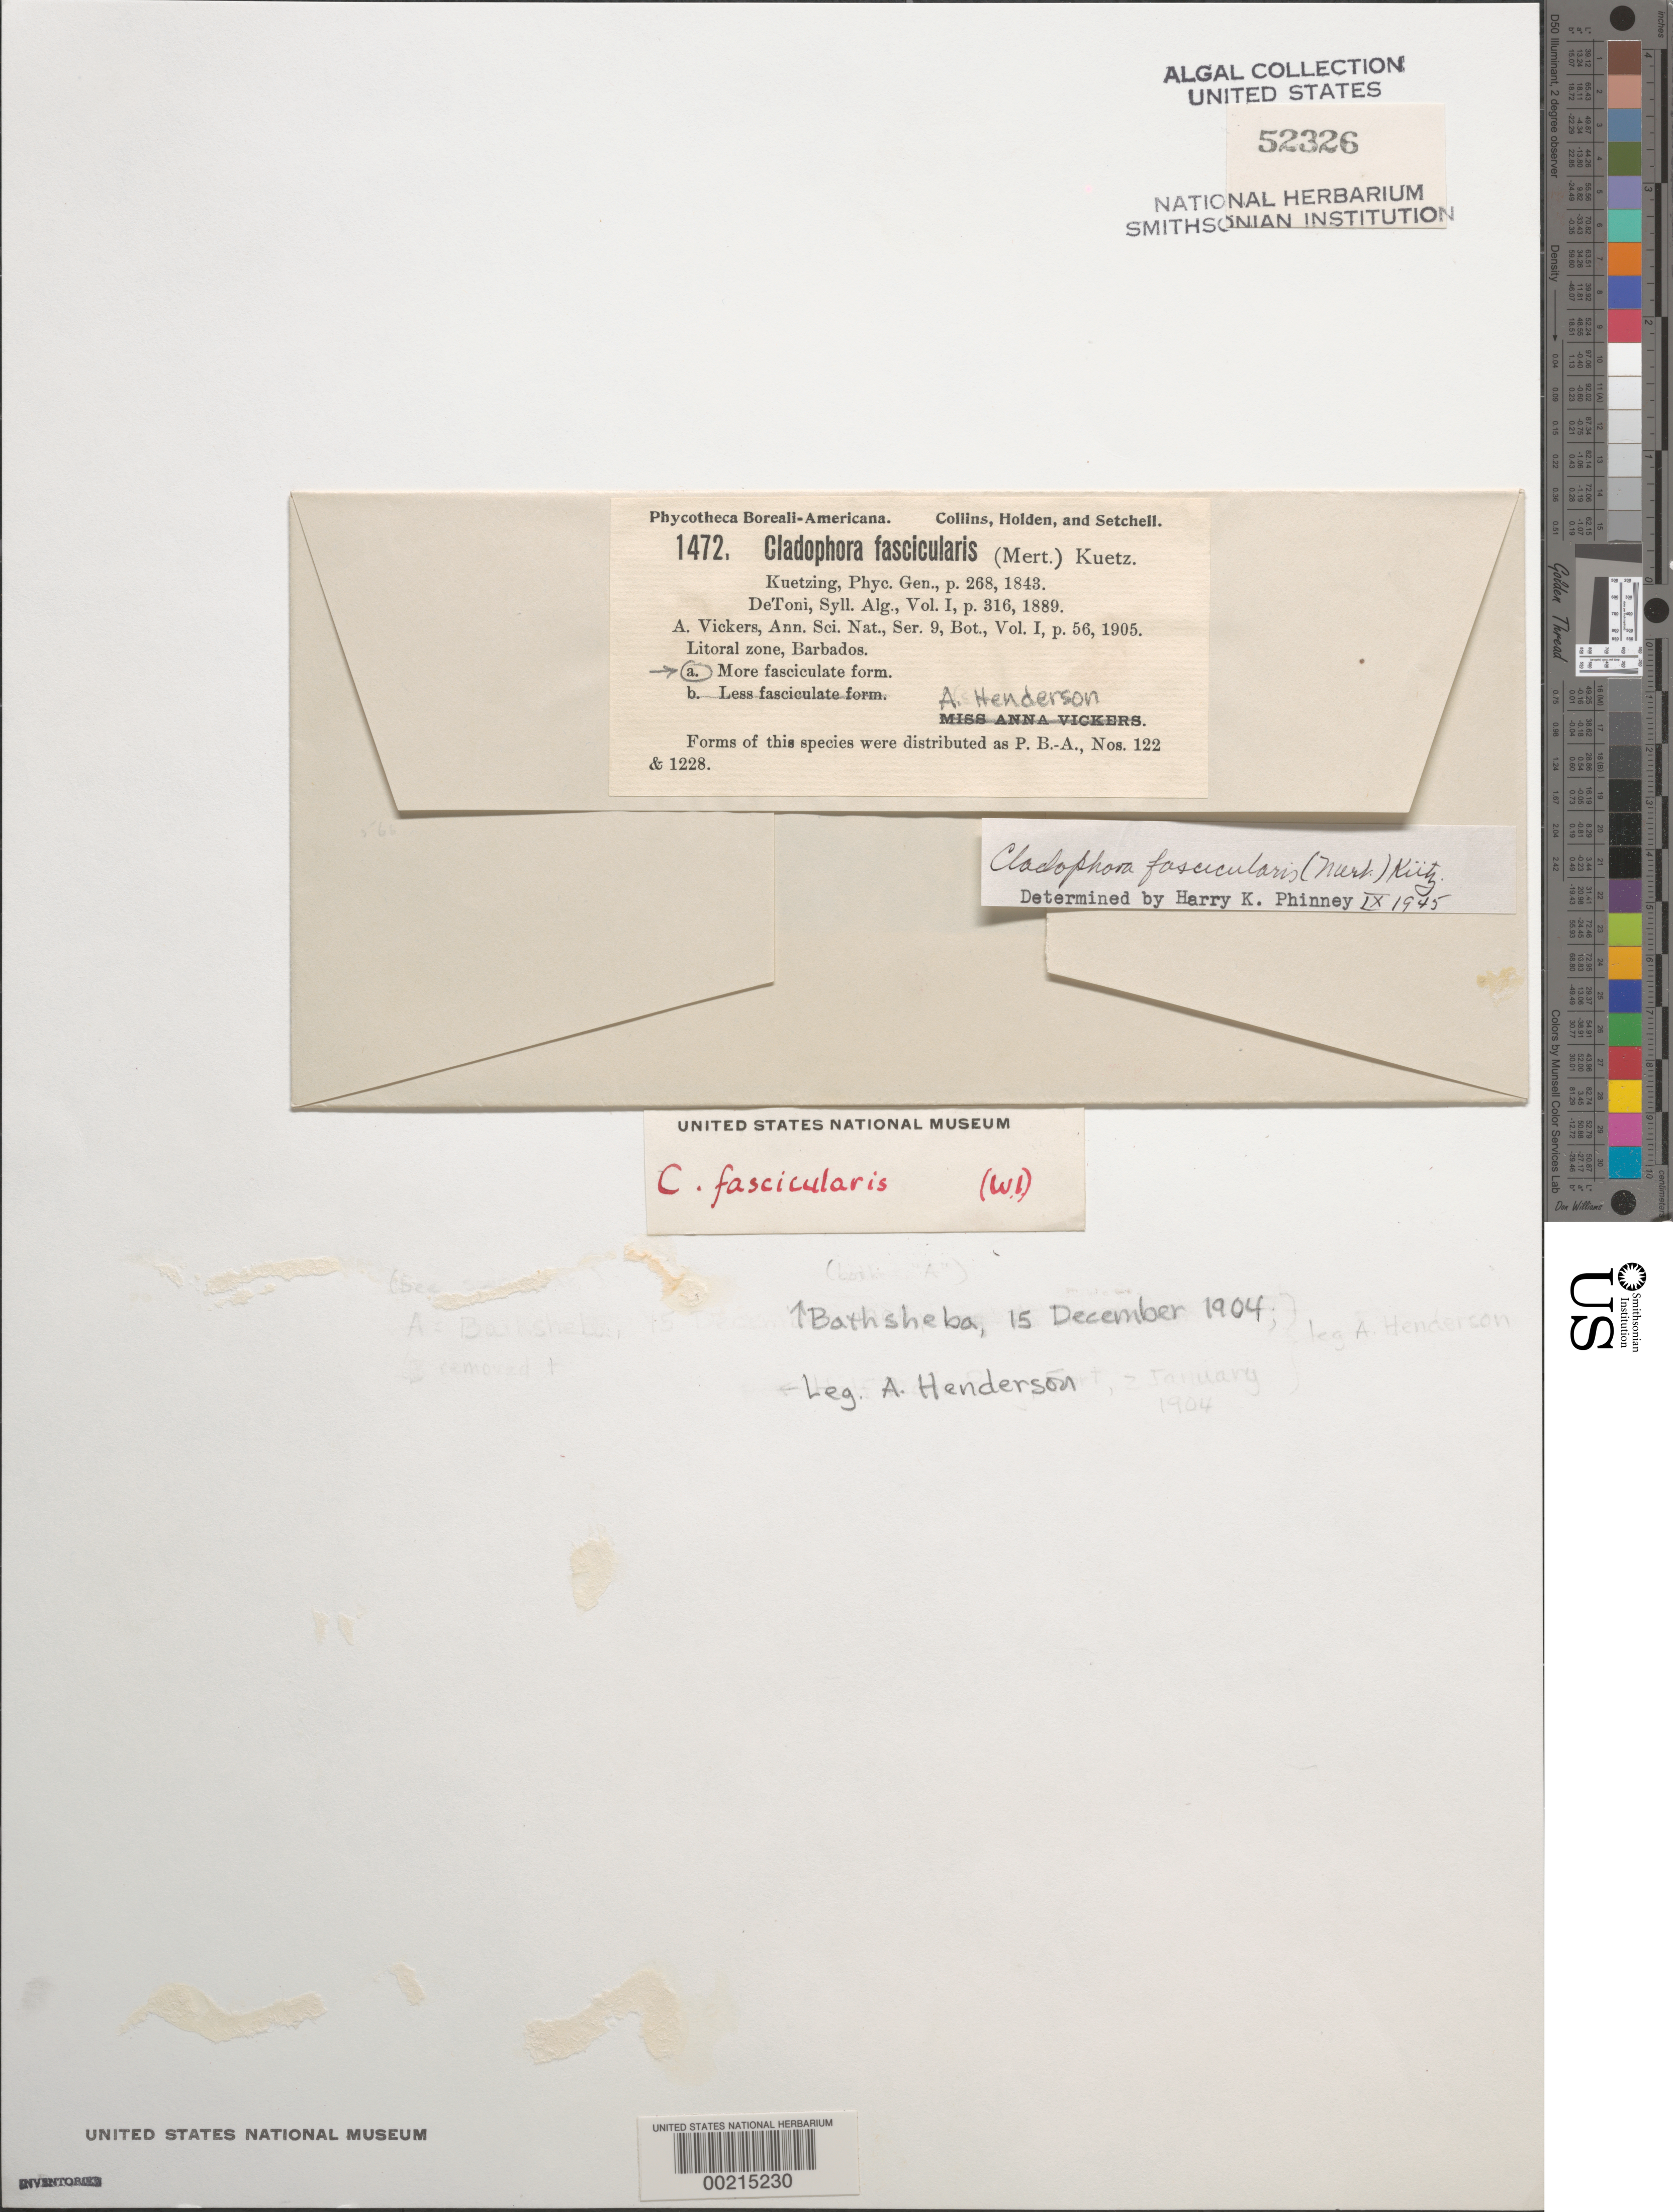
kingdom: Plantae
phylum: Chlorophyta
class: Ulvophyceae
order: Bryopsidales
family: Caulerpaceae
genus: Caulerpa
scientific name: Caulerpa chemnitzia var. vanbossae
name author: (Setch. & N.L. Gardner) Fern.-Garcia & Riosm.-Rod.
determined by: Algae name updating Project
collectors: A. Henderson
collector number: PB-A 1472a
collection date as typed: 15 Dec 1904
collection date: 1904-12-15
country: Barbados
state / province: Saint Joseph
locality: Bathsheba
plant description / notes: Collins, Holden & Setchell, Phycotheca Boreali-Americana; data from specimen rather than from label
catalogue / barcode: US 52326